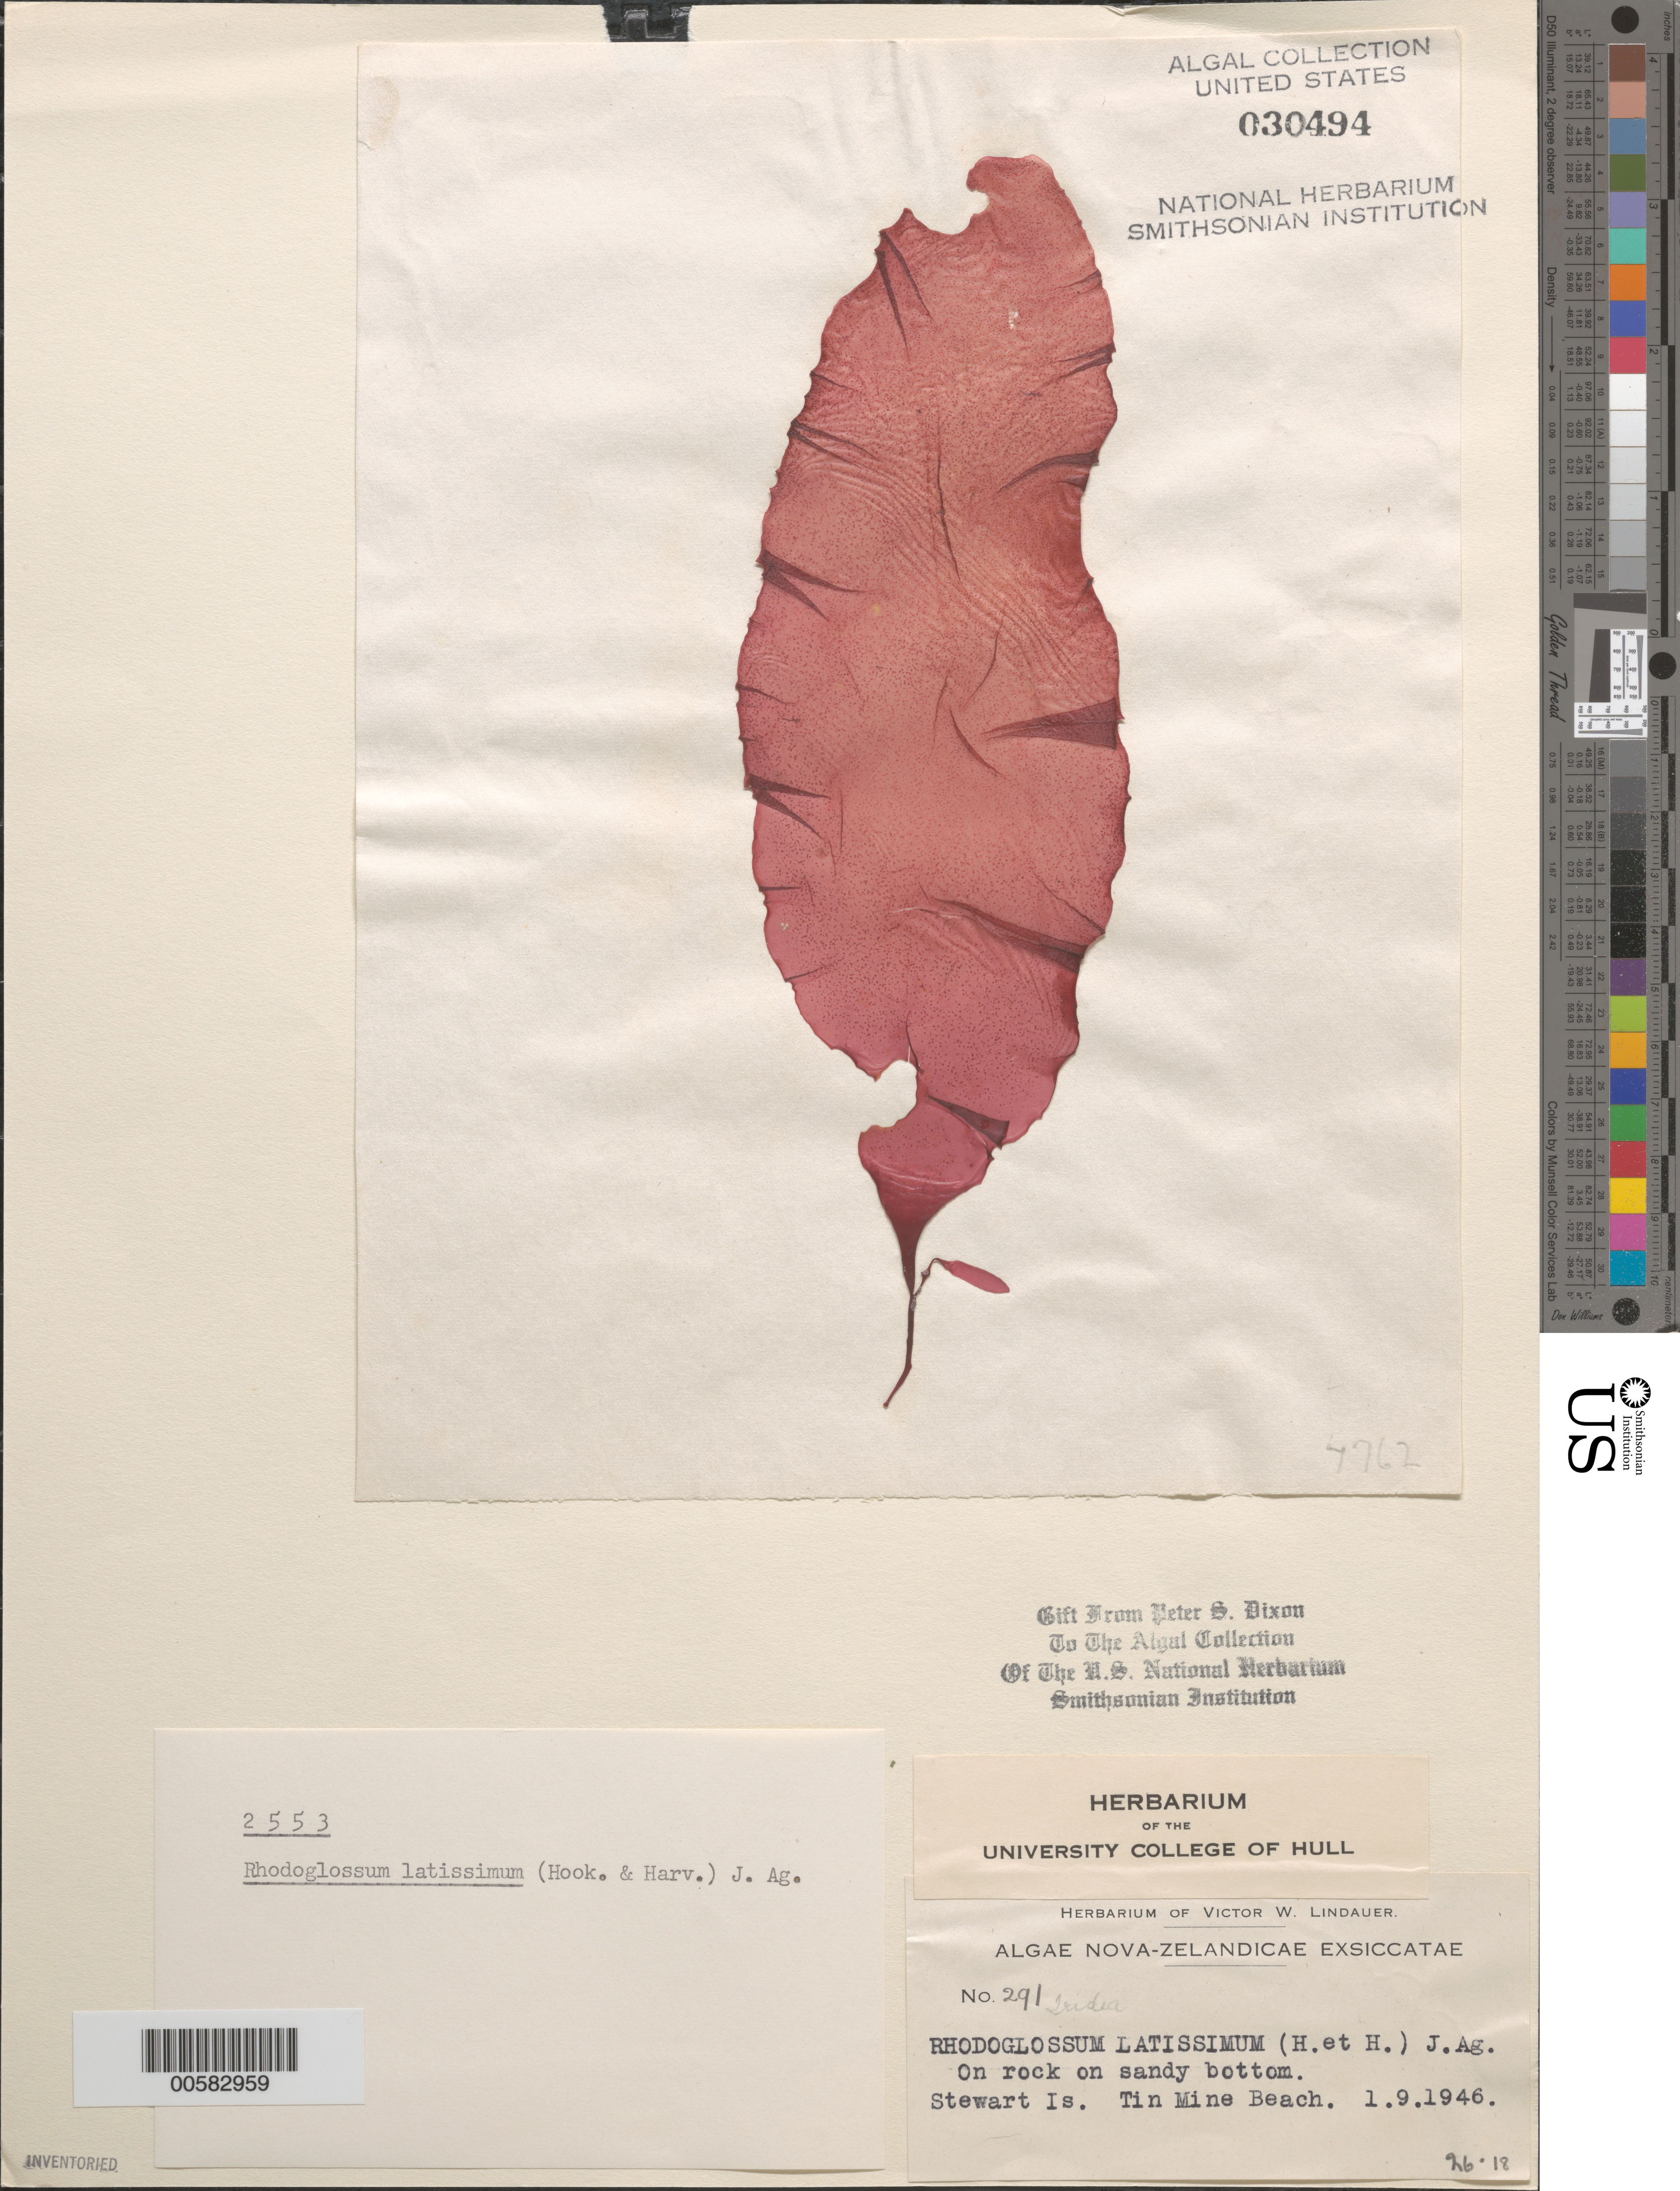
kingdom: Plantae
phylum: Rhodophyta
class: Florideophyceae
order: Gigartinales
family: Gigartinaceae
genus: Iridaea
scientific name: Iridaea latissima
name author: (Hooker f. & Harv.) Grunow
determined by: Algae name updating Project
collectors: V. Lindauer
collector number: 291 & PSD 2553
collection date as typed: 01 Sep 1946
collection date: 1946-09-01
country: New Zealand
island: Stewart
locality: Tin mine beach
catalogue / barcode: US 30494